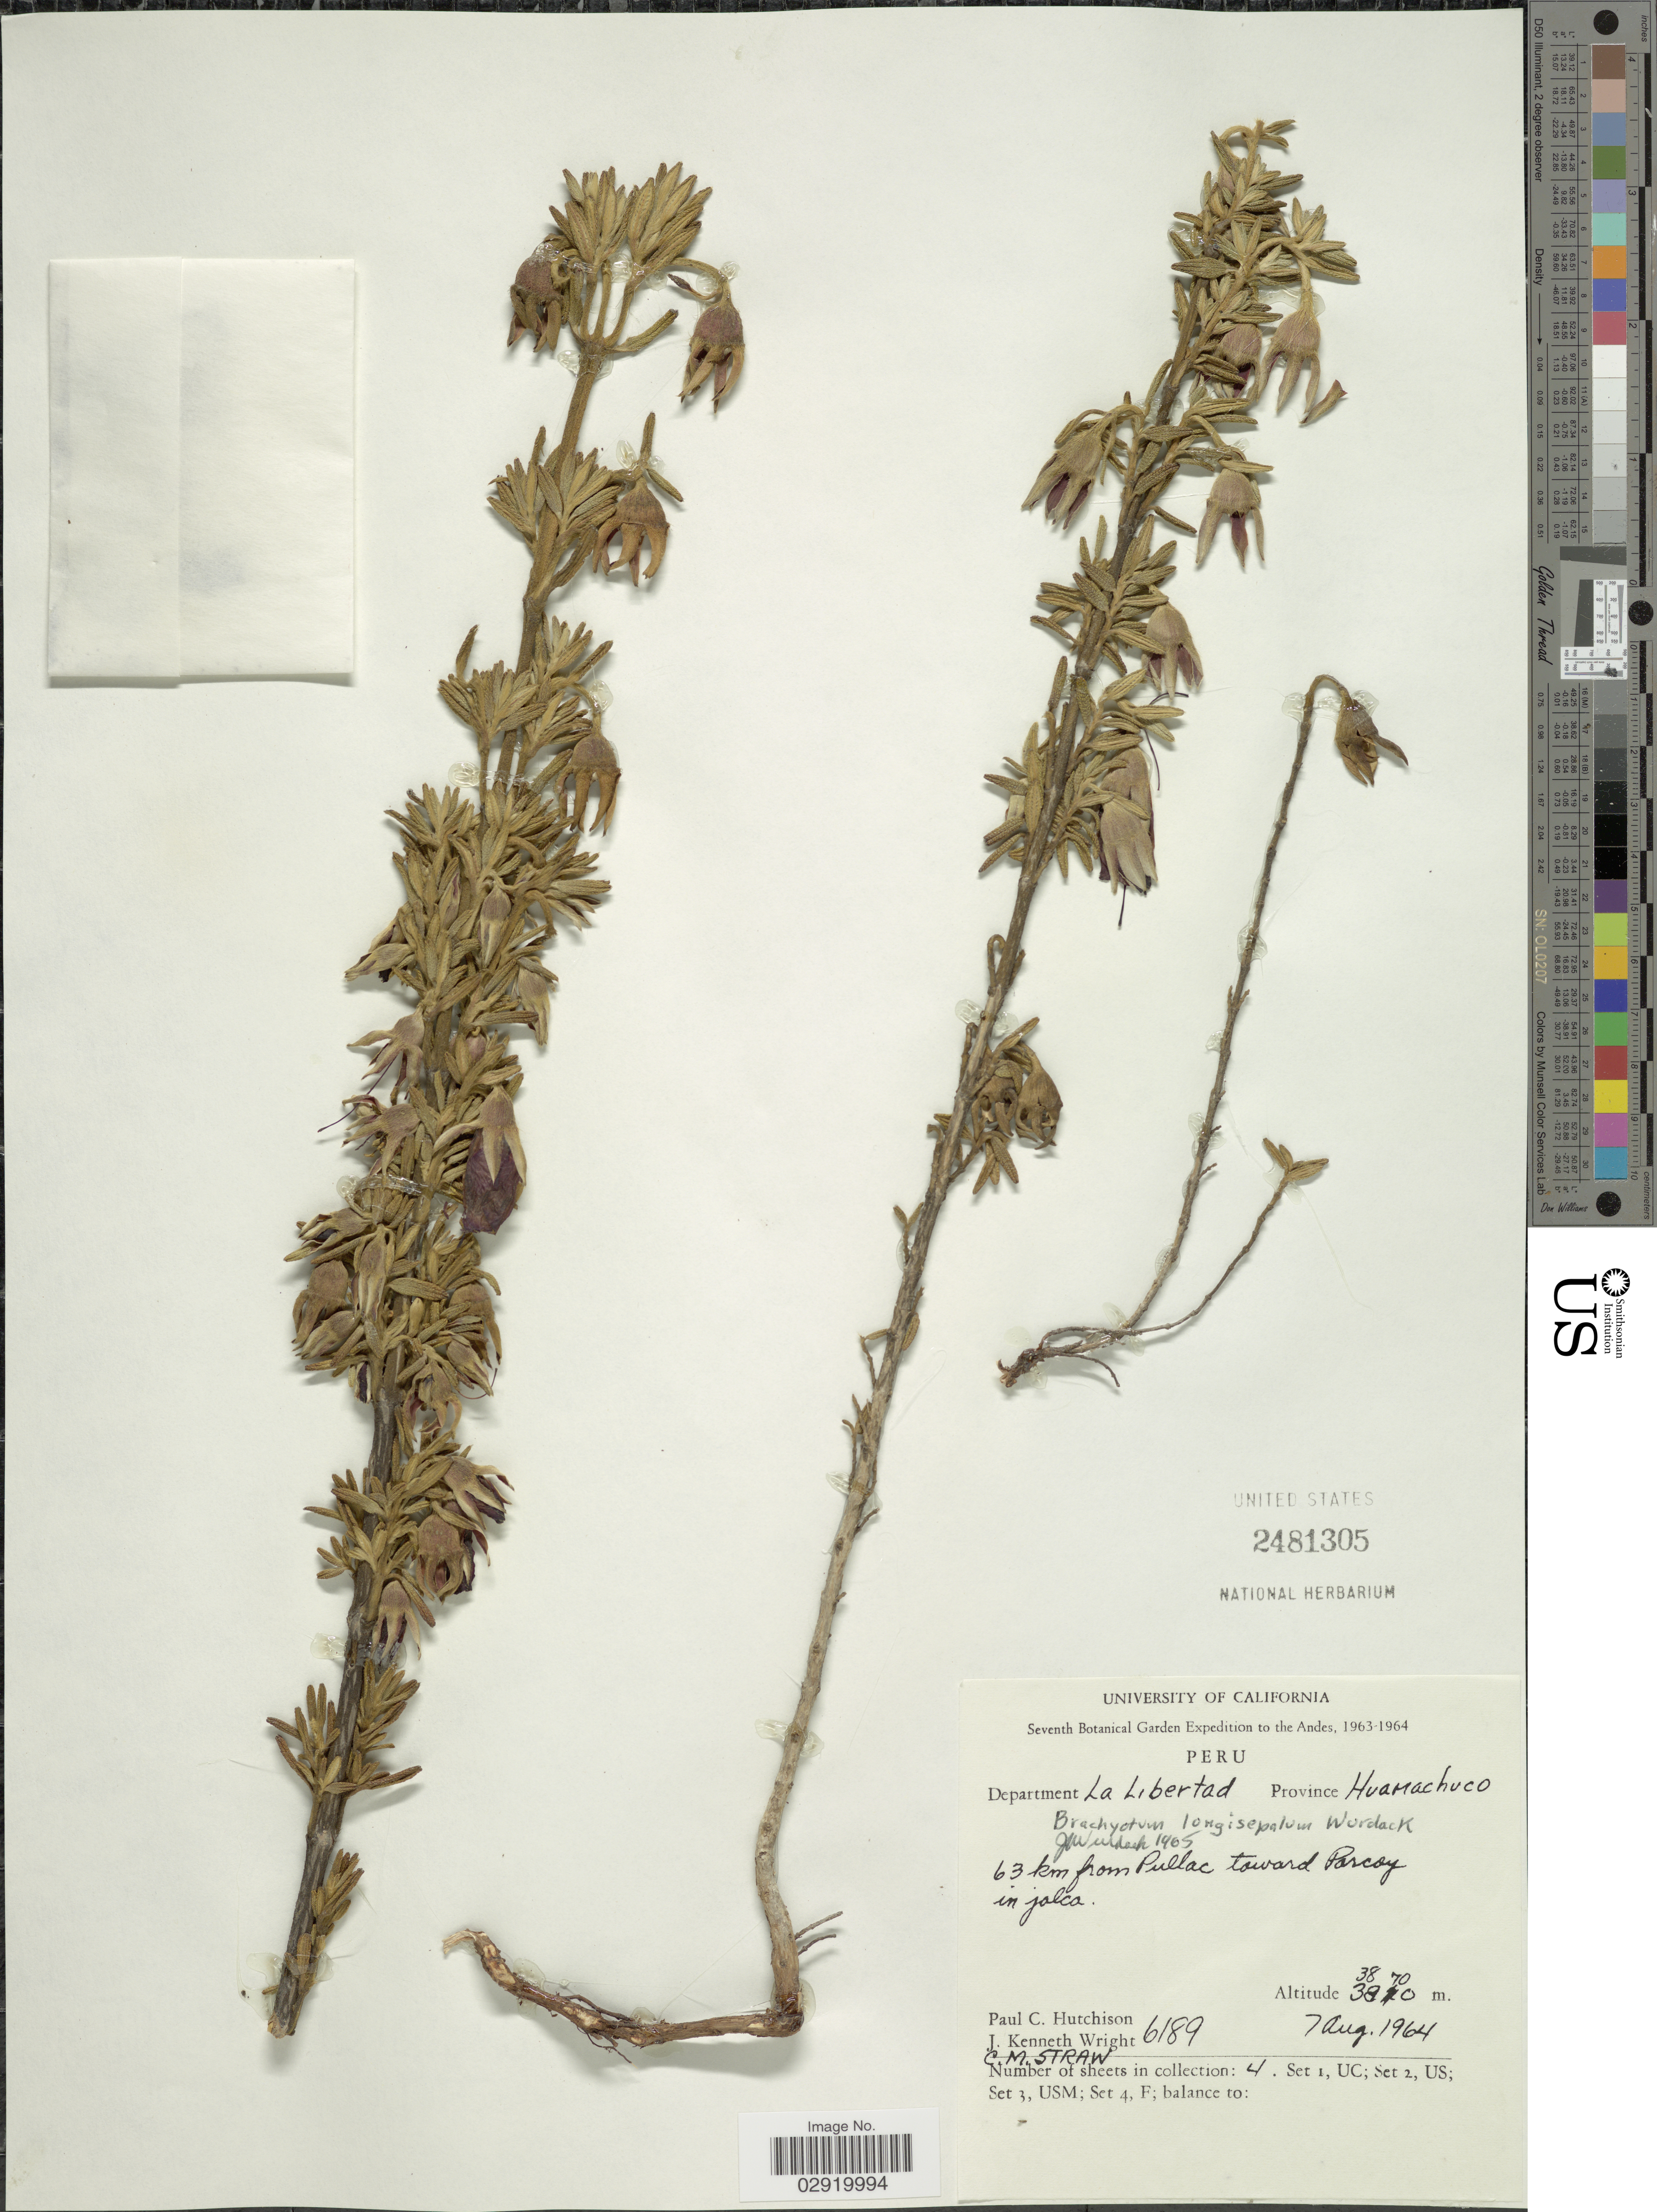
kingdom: Plantae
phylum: Tracheophyta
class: Magnoliopsida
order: Myrtales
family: Melastomataceae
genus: Brachyotum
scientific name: Brachyotum longisepalum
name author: Wurdack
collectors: P. C. Hutchison, J. K. Wright & C. Straw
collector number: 6189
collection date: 1964-08-07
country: Peru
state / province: La Libertad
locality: Department La Libertad Province: Huamachuco, 63 km from Pullac toward Parcoy in jolca.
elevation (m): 3870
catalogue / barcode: US 2481305